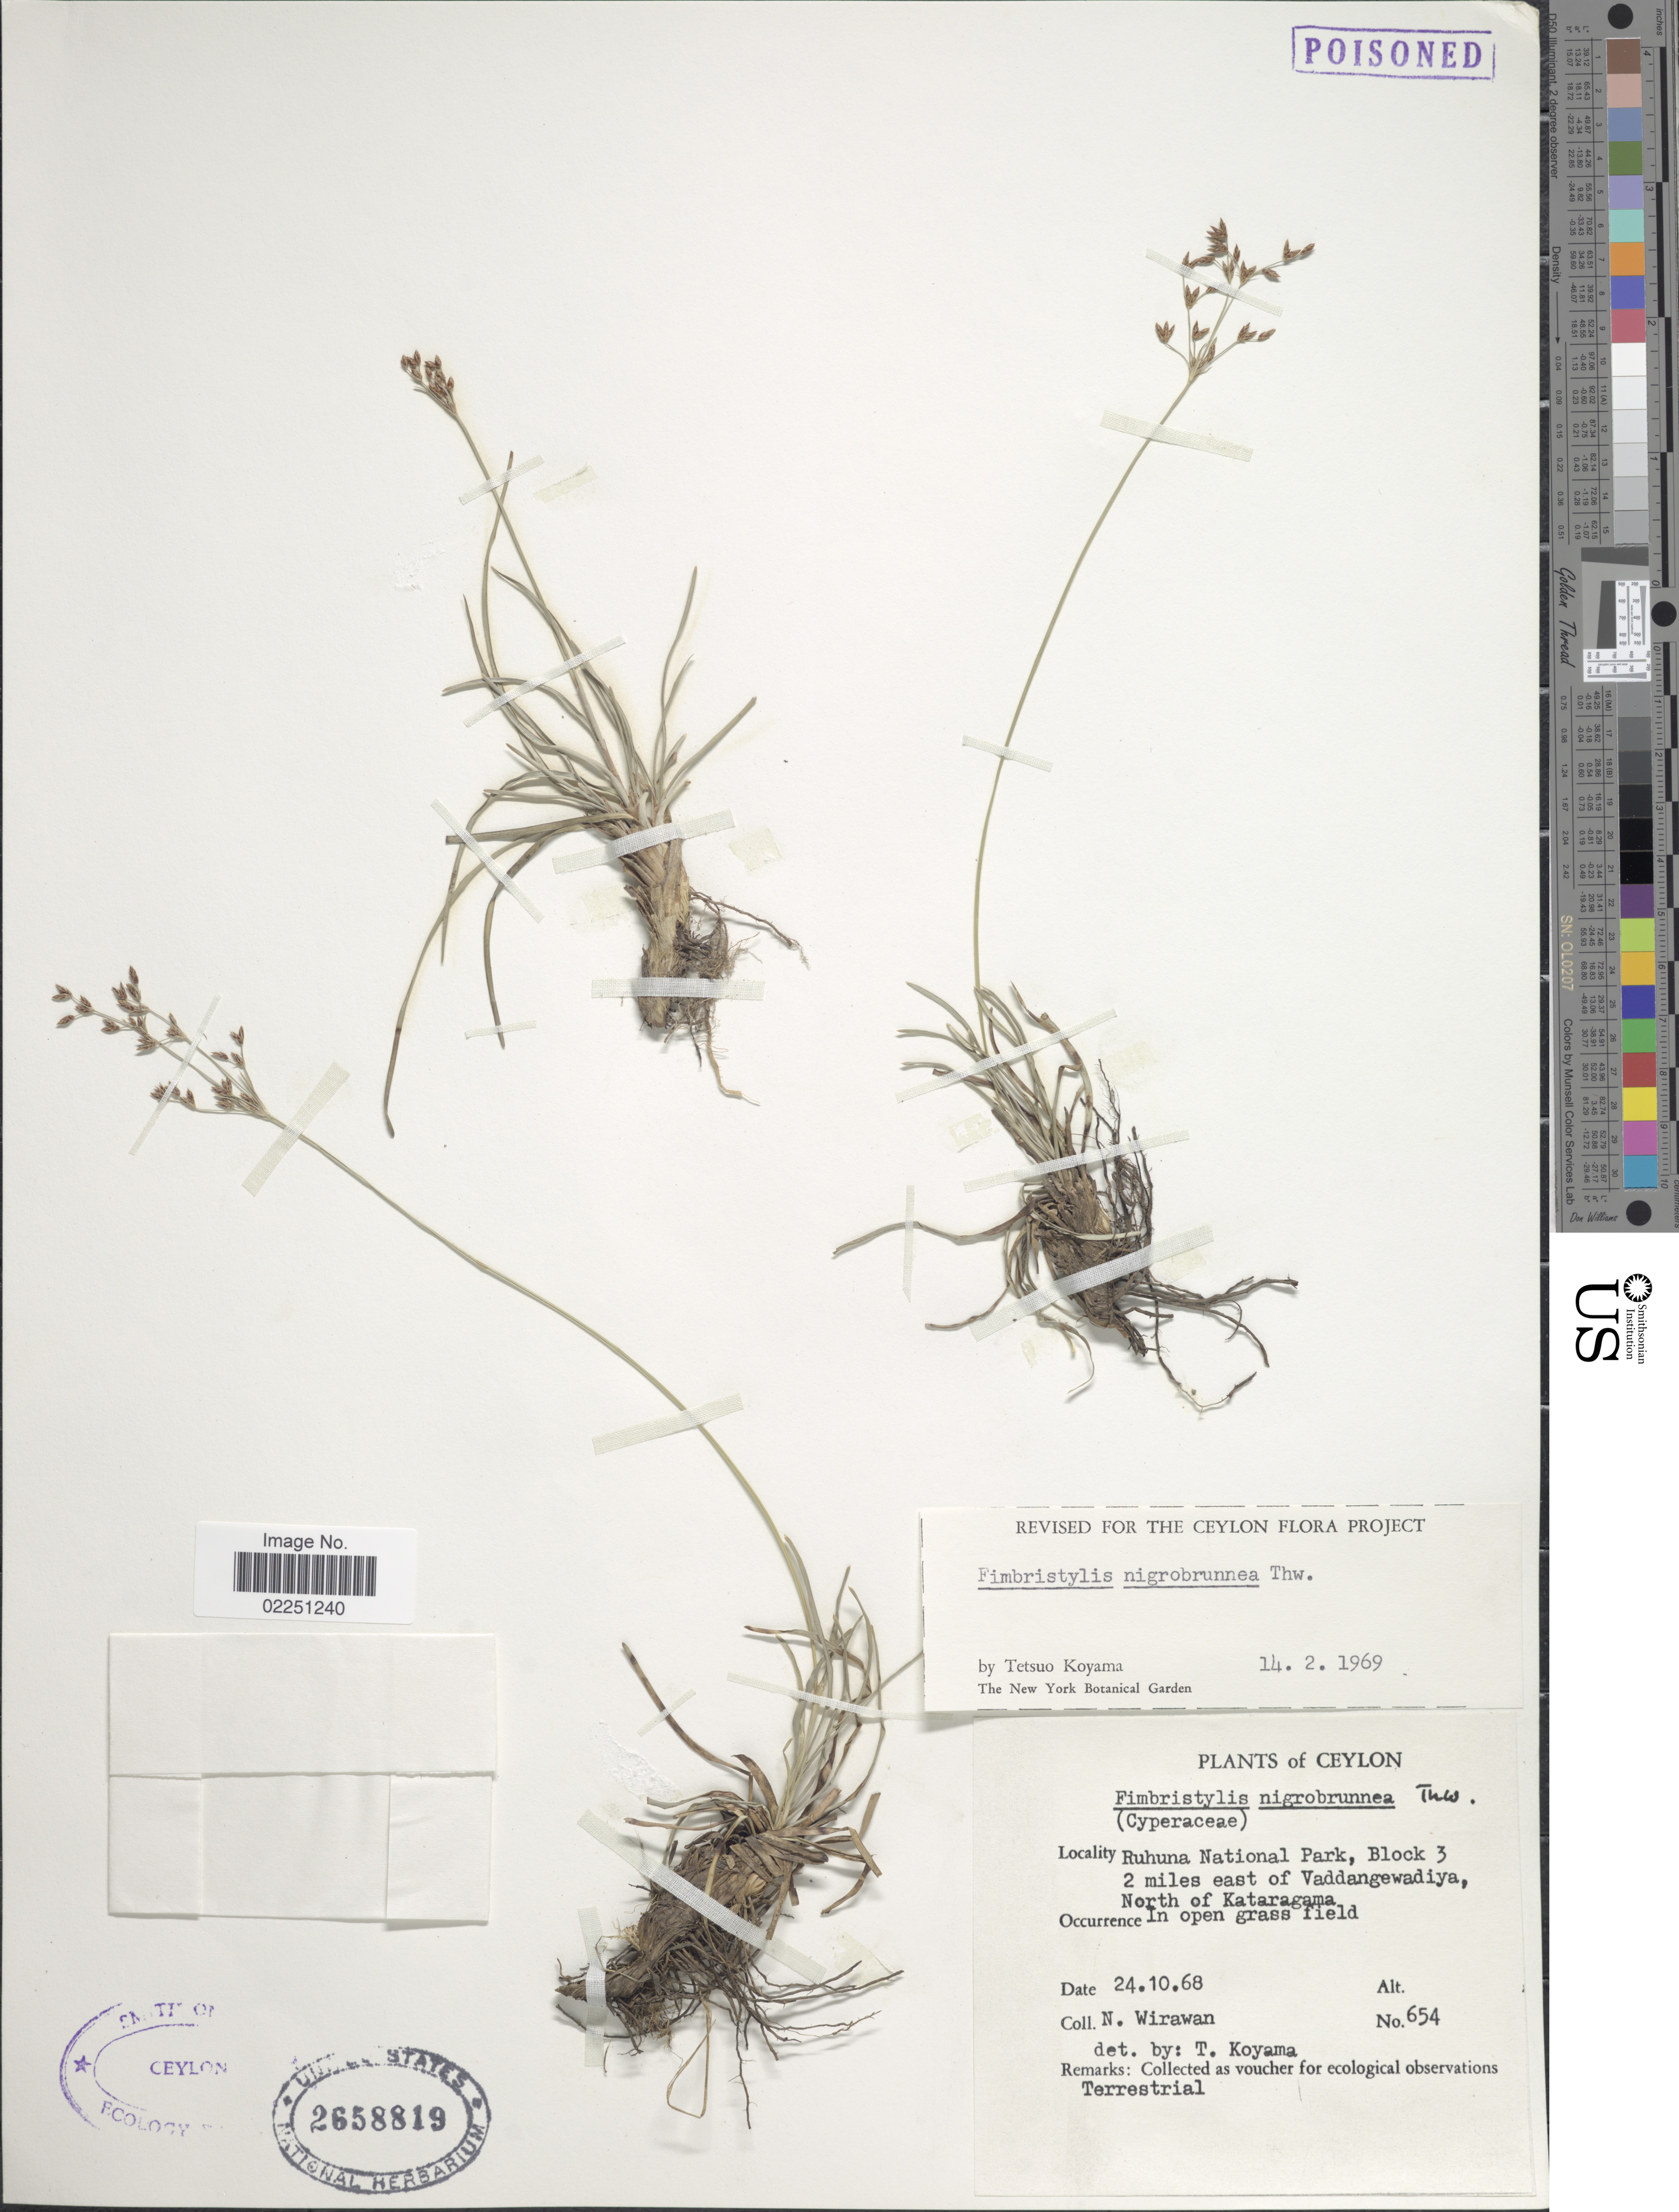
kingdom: Plantae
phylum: Tracheophyta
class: Liliopsida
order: Poales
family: Cyperaceae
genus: Fimbristylis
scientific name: Fimbristylis nigrobrunnea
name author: Thwaites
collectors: N. Wirawan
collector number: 654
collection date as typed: Transcribed d/m/y: 24/10/68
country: Sri Lanka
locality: Ceylon. Ruhuna National Park, block 3 2 miles east of Vaddangewadiya, North of Kataragama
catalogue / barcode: US 2658819